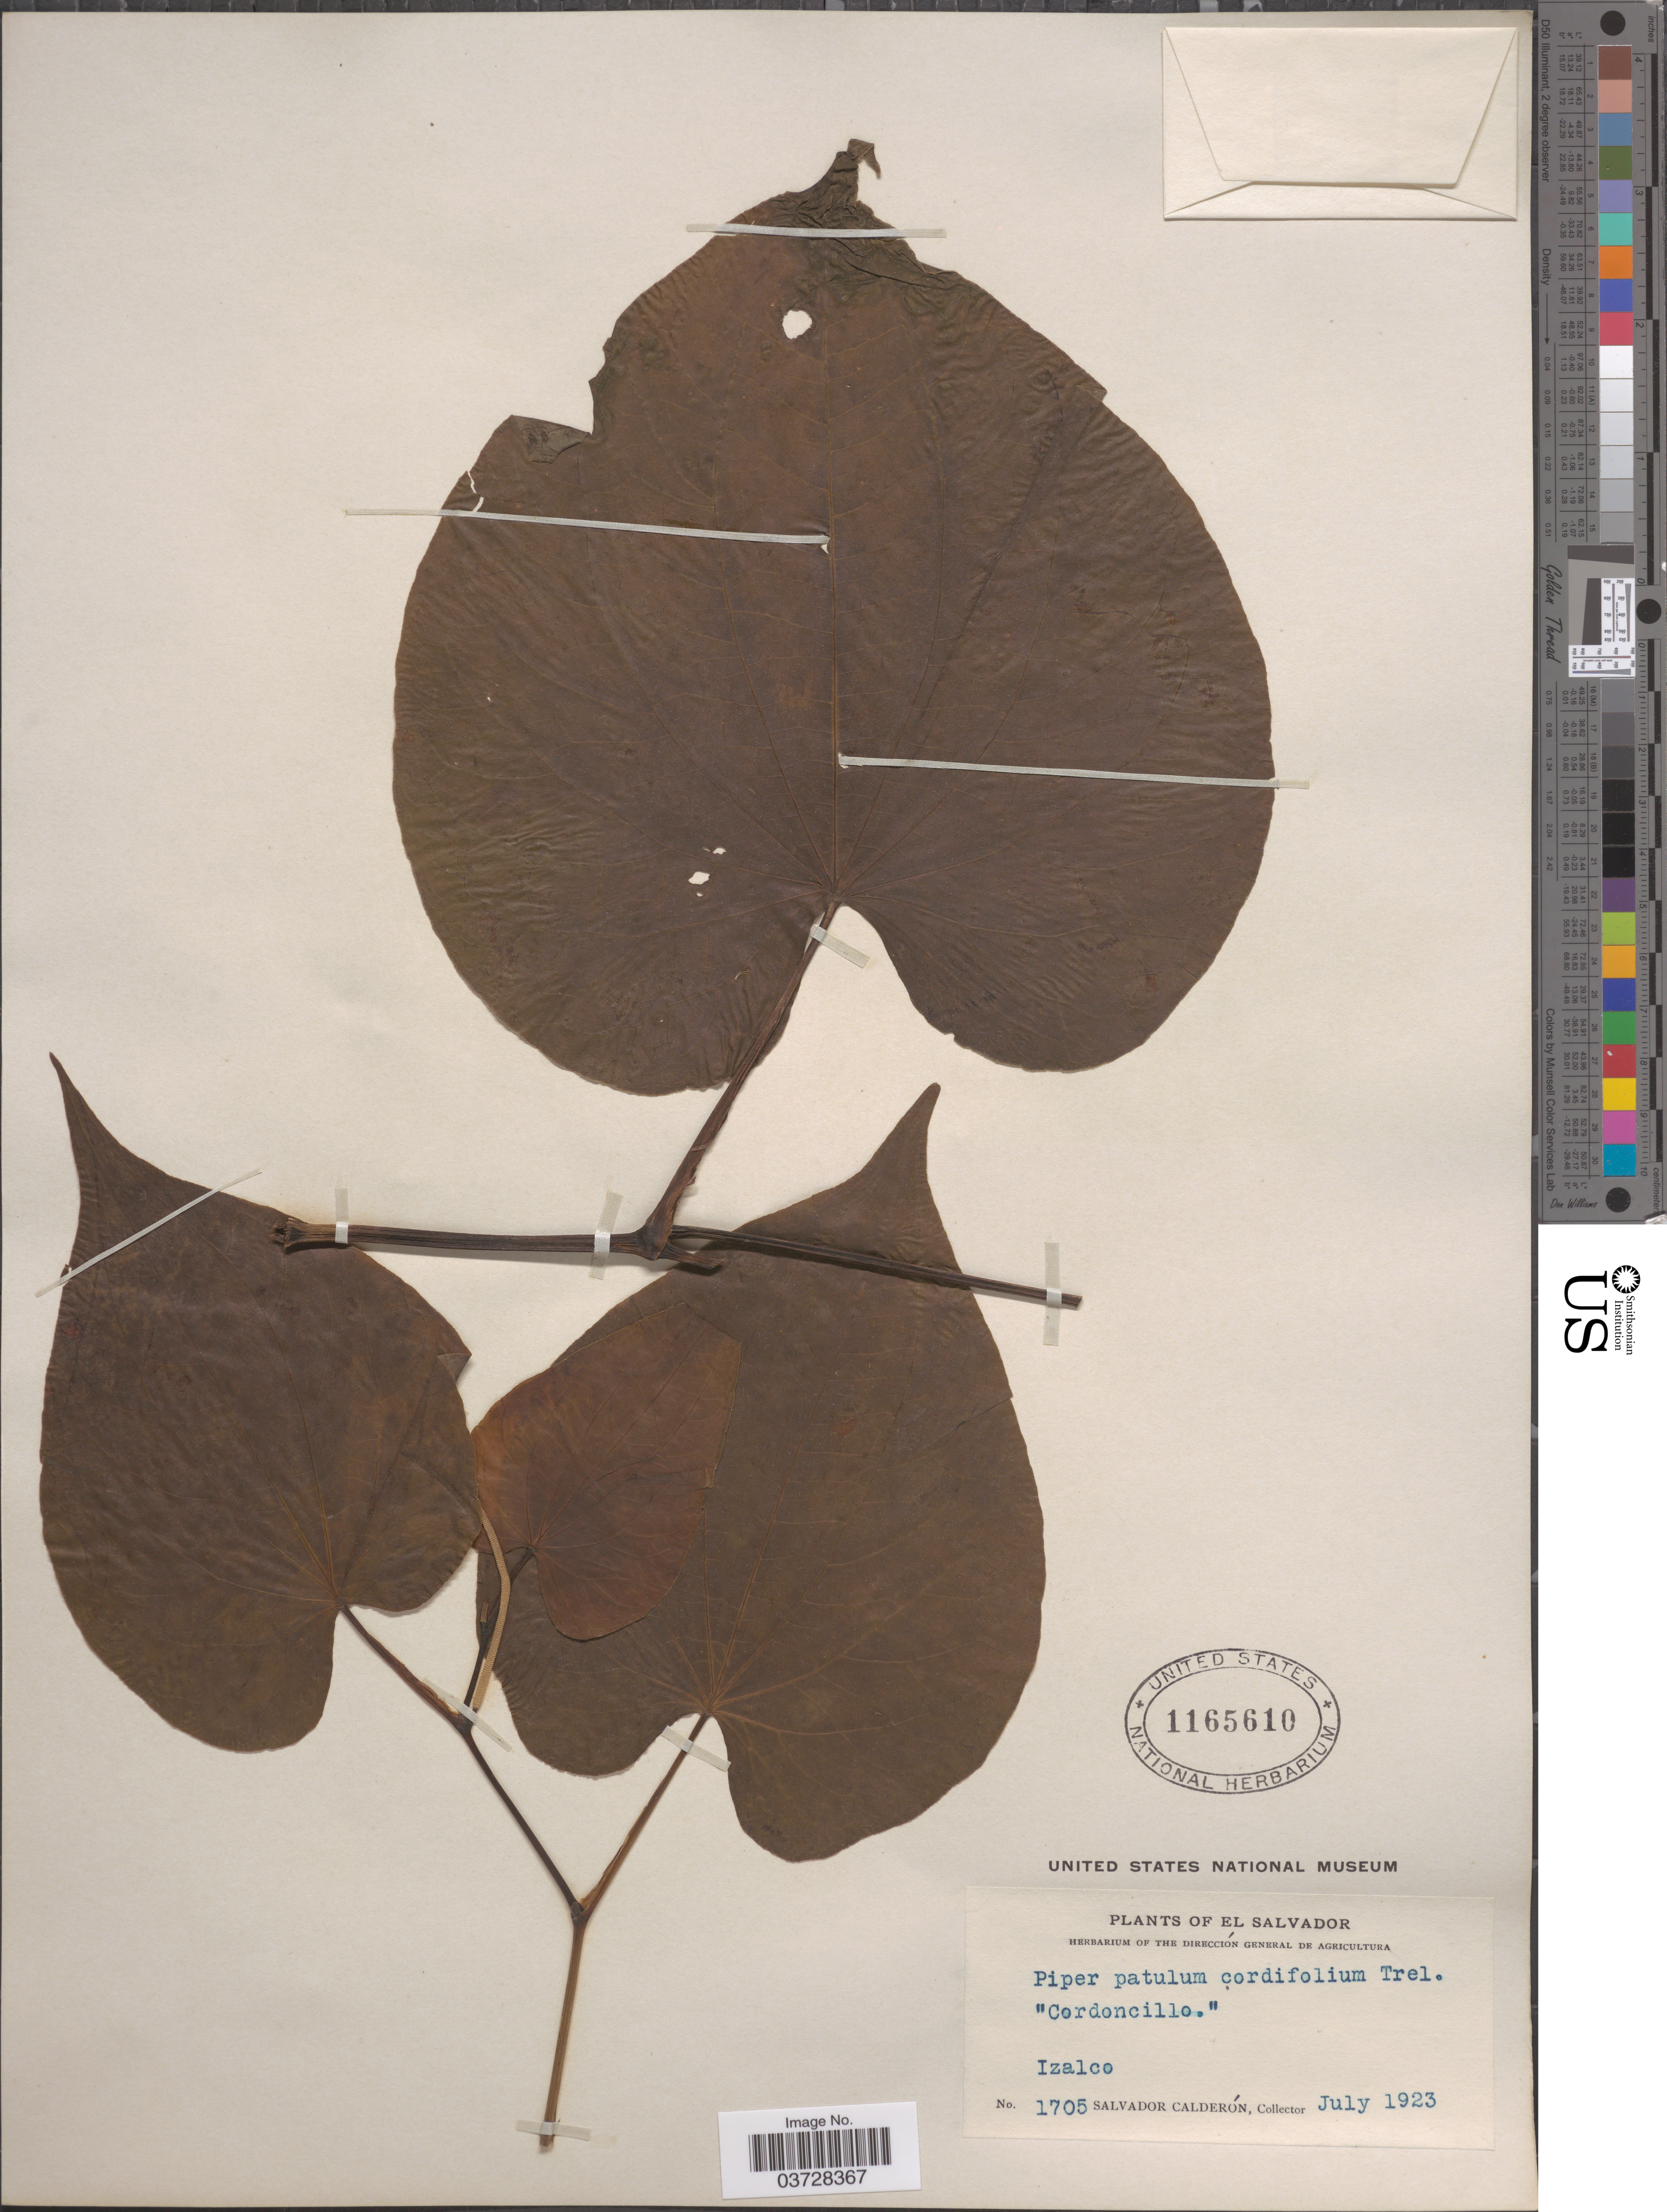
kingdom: Plantae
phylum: Tracheophyta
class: Magnoliopsida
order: Piperales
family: Piperaceae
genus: Piper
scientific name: Piper marginatum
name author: Jacq.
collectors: S. Calderón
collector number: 1705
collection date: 1923-07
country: El Salvador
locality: Izalco.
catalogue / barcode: US 1165610